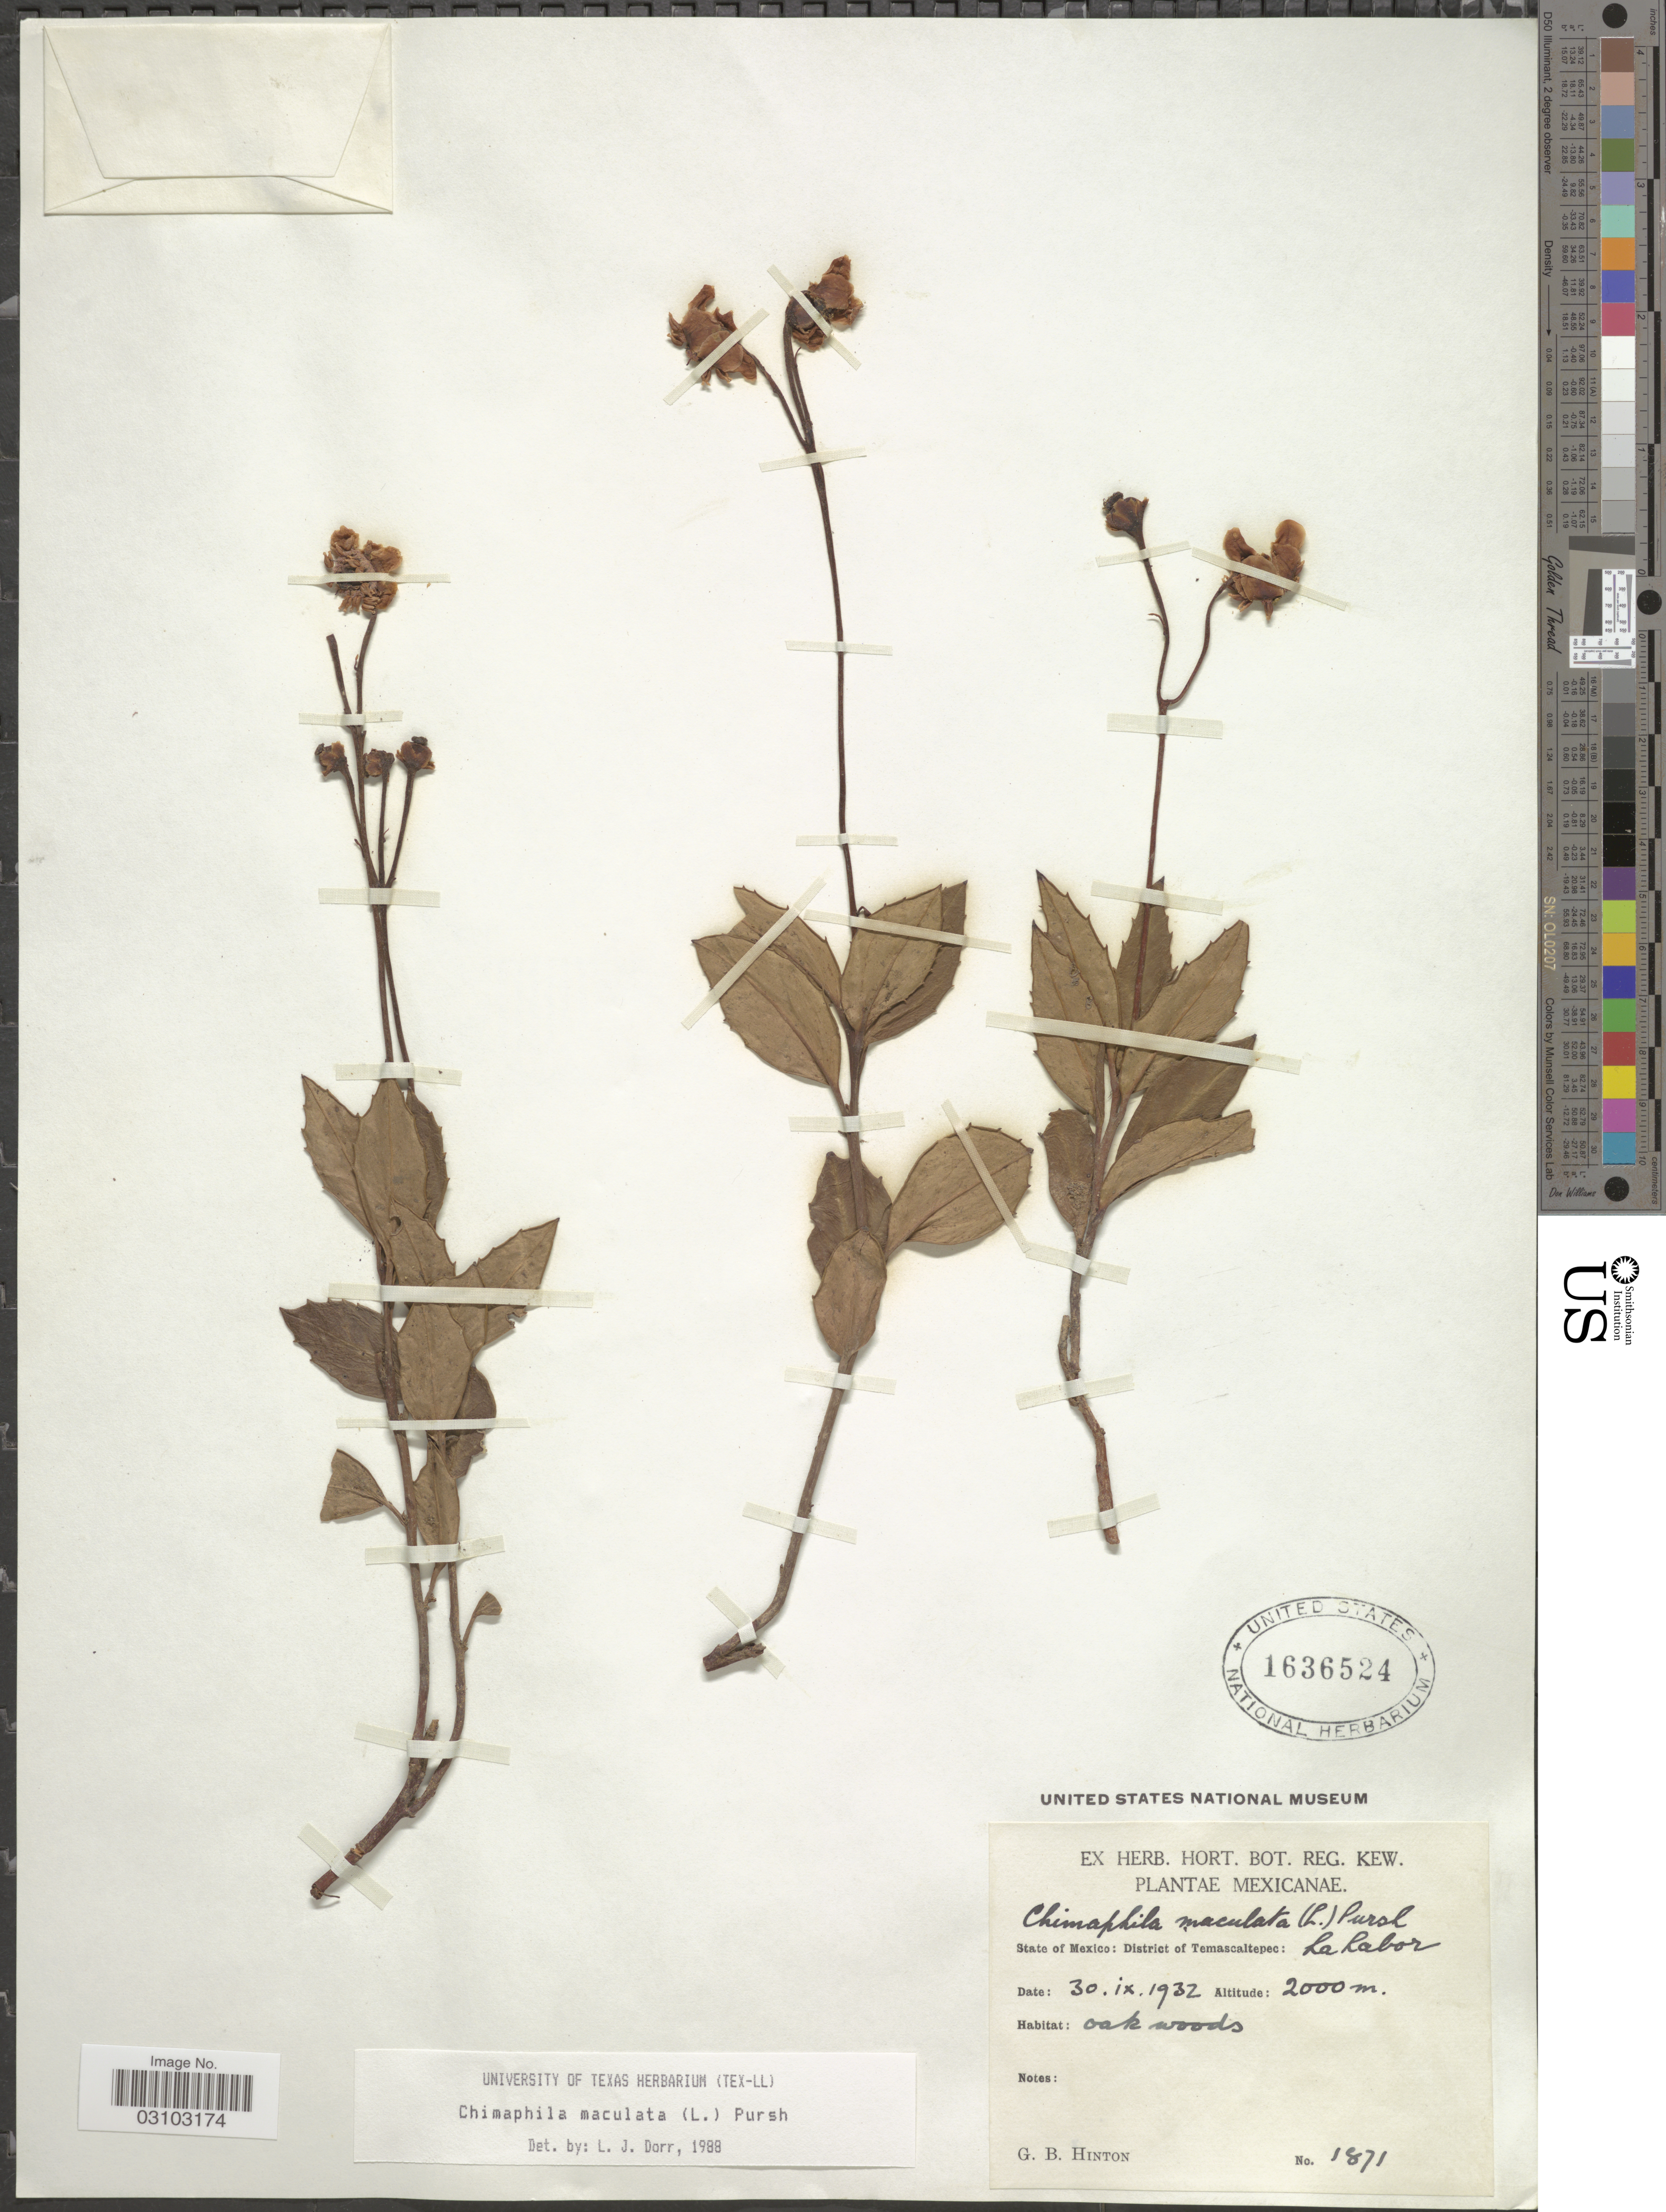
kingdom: Plantae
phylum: Tracheophyta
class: Magnoliopsida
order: Ericales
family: Ericaceae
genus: Chimaphila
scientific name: Chimaphila maculata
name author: (L.) Pursh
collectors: G. B. Hinton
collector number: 1871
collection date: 1932-09-30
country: Mexico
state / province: México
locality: District of Temascaltepec: La Labor.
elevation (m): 2000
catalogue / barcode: US 1636524